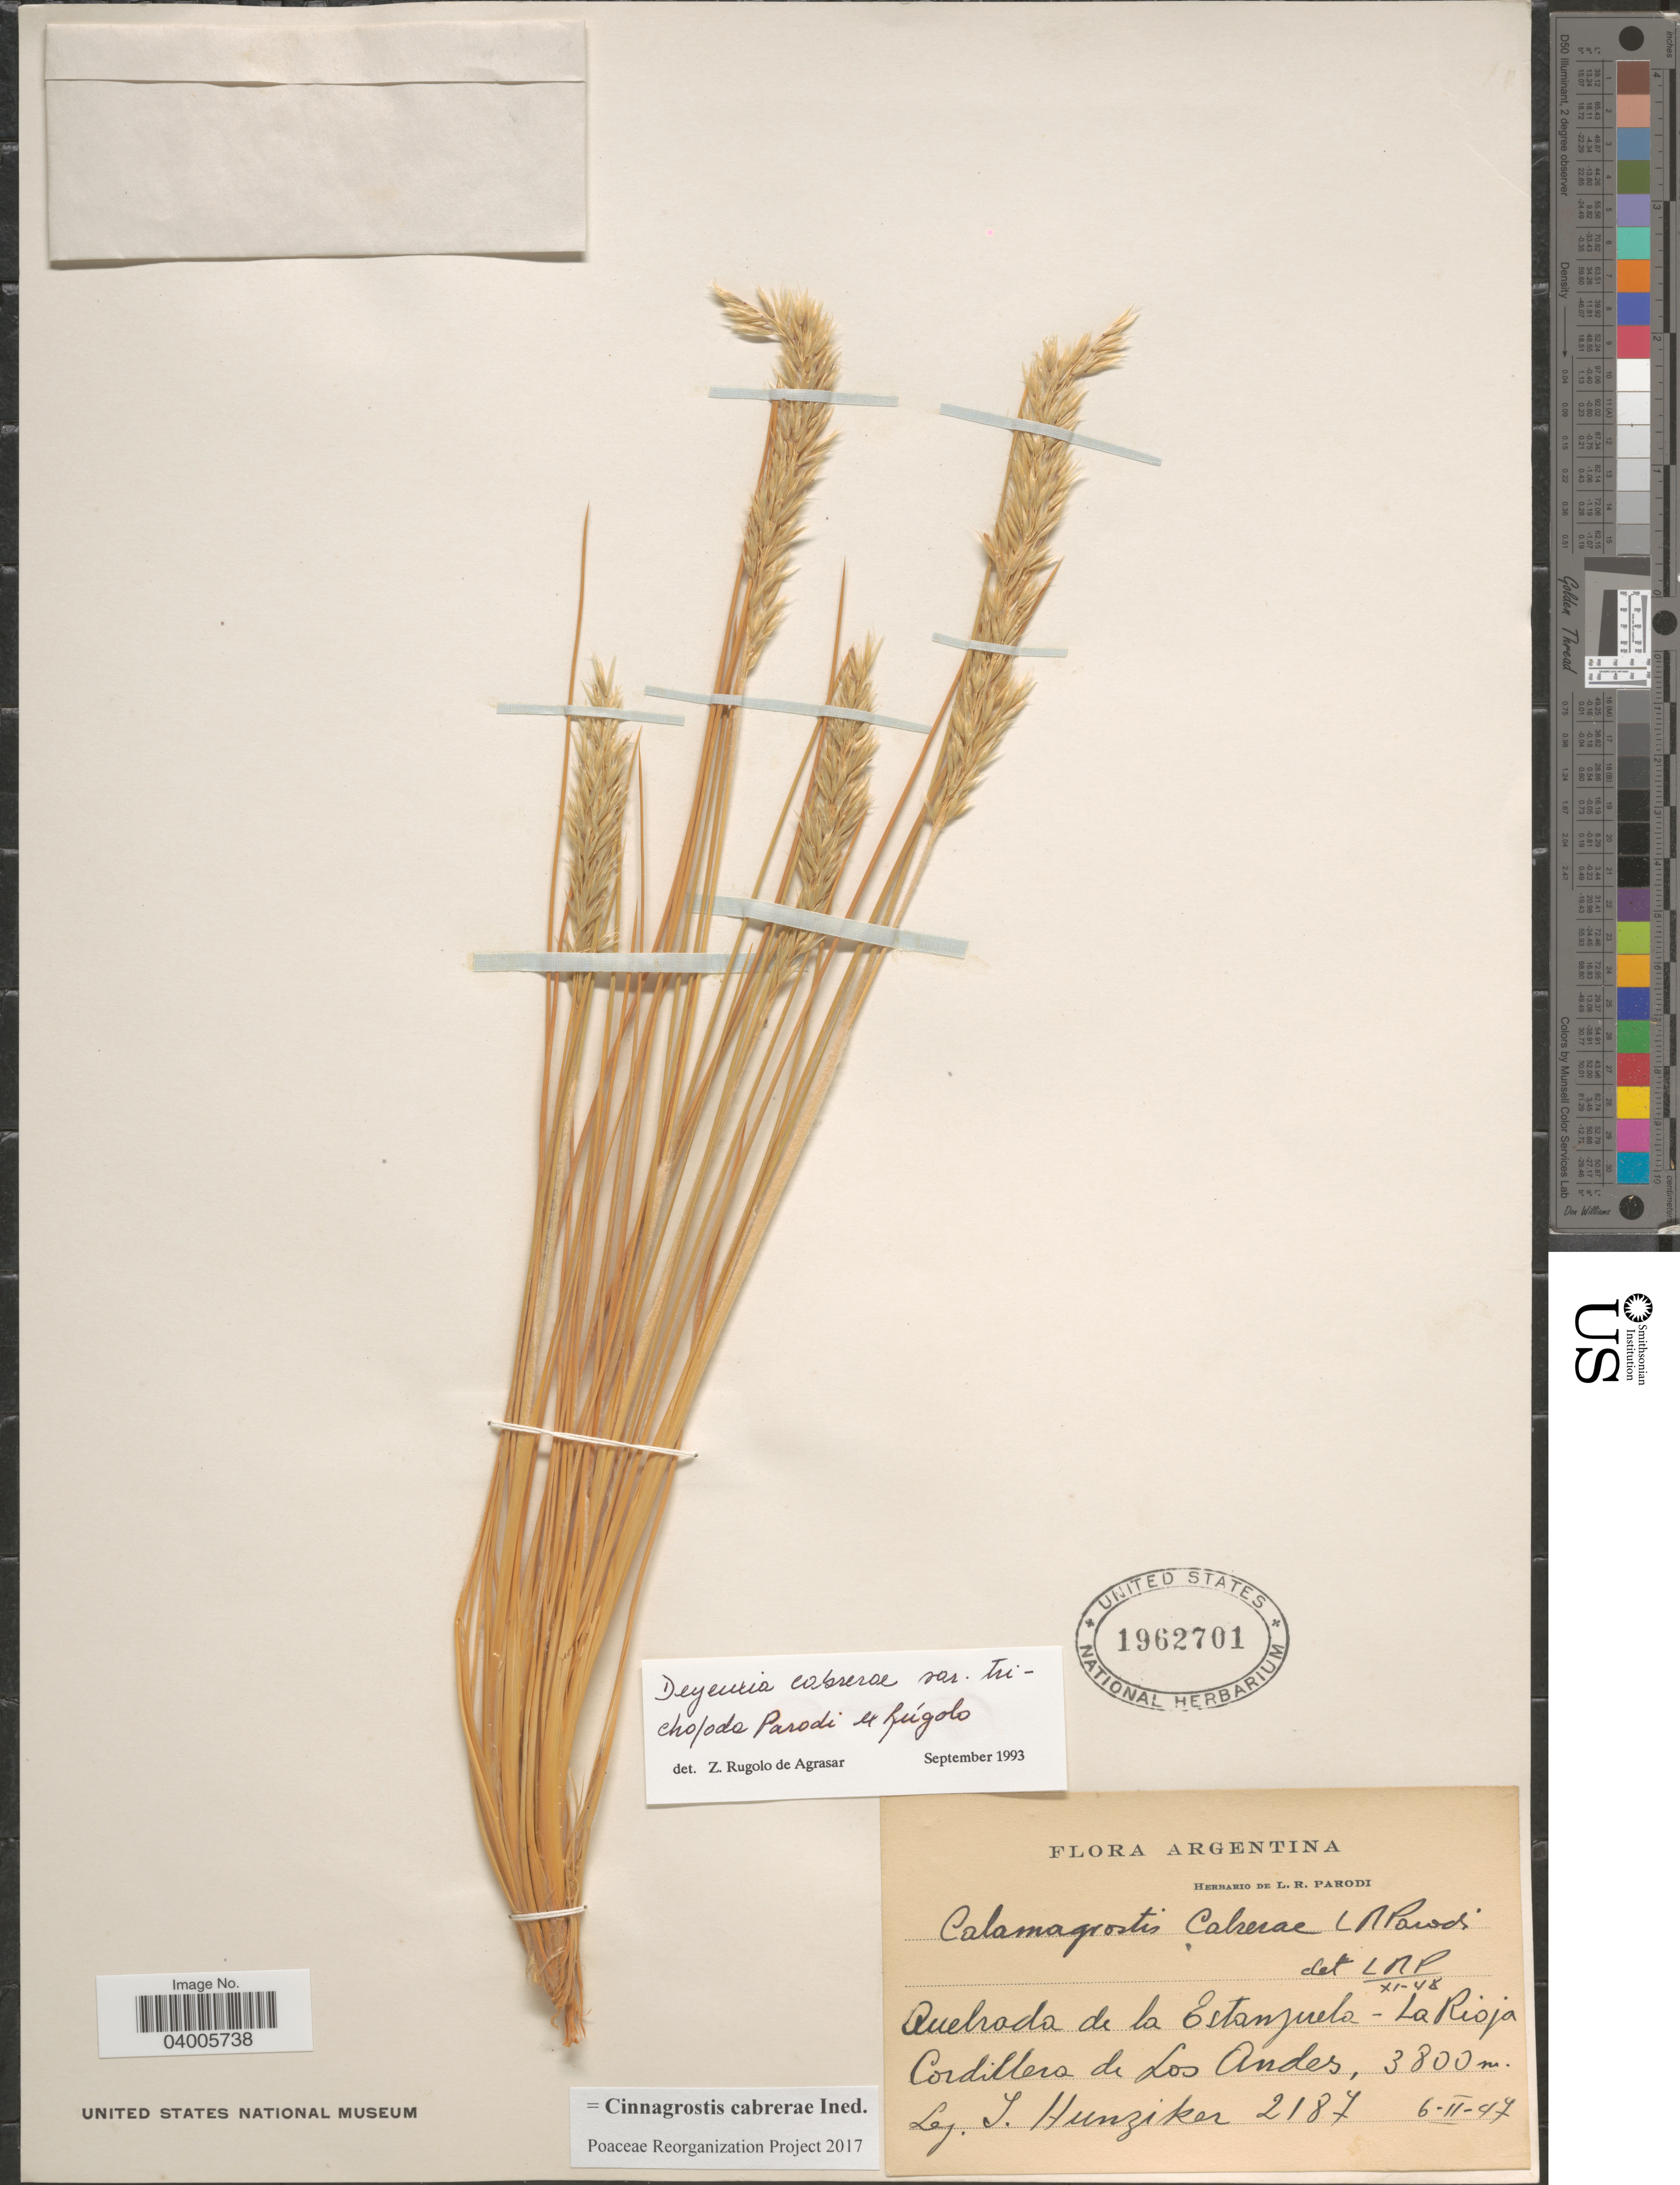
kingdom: Plantae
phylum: Tracheophyta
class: Liliopsida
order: Poales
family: Poaceae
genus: Cinnagrostis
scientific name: Cinnagrostis cabrerae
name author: (Parodi) P.M. Peterson et al.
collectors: J. Hunziker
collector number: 2187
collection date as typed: Transcribed d/m/y: 6/2/97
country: Argentina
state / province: La Rioja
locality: Quebrada de la Estanjuela - La Rioja. Cordillera de Los Andes.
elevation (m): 3800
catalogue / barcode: US 1962701